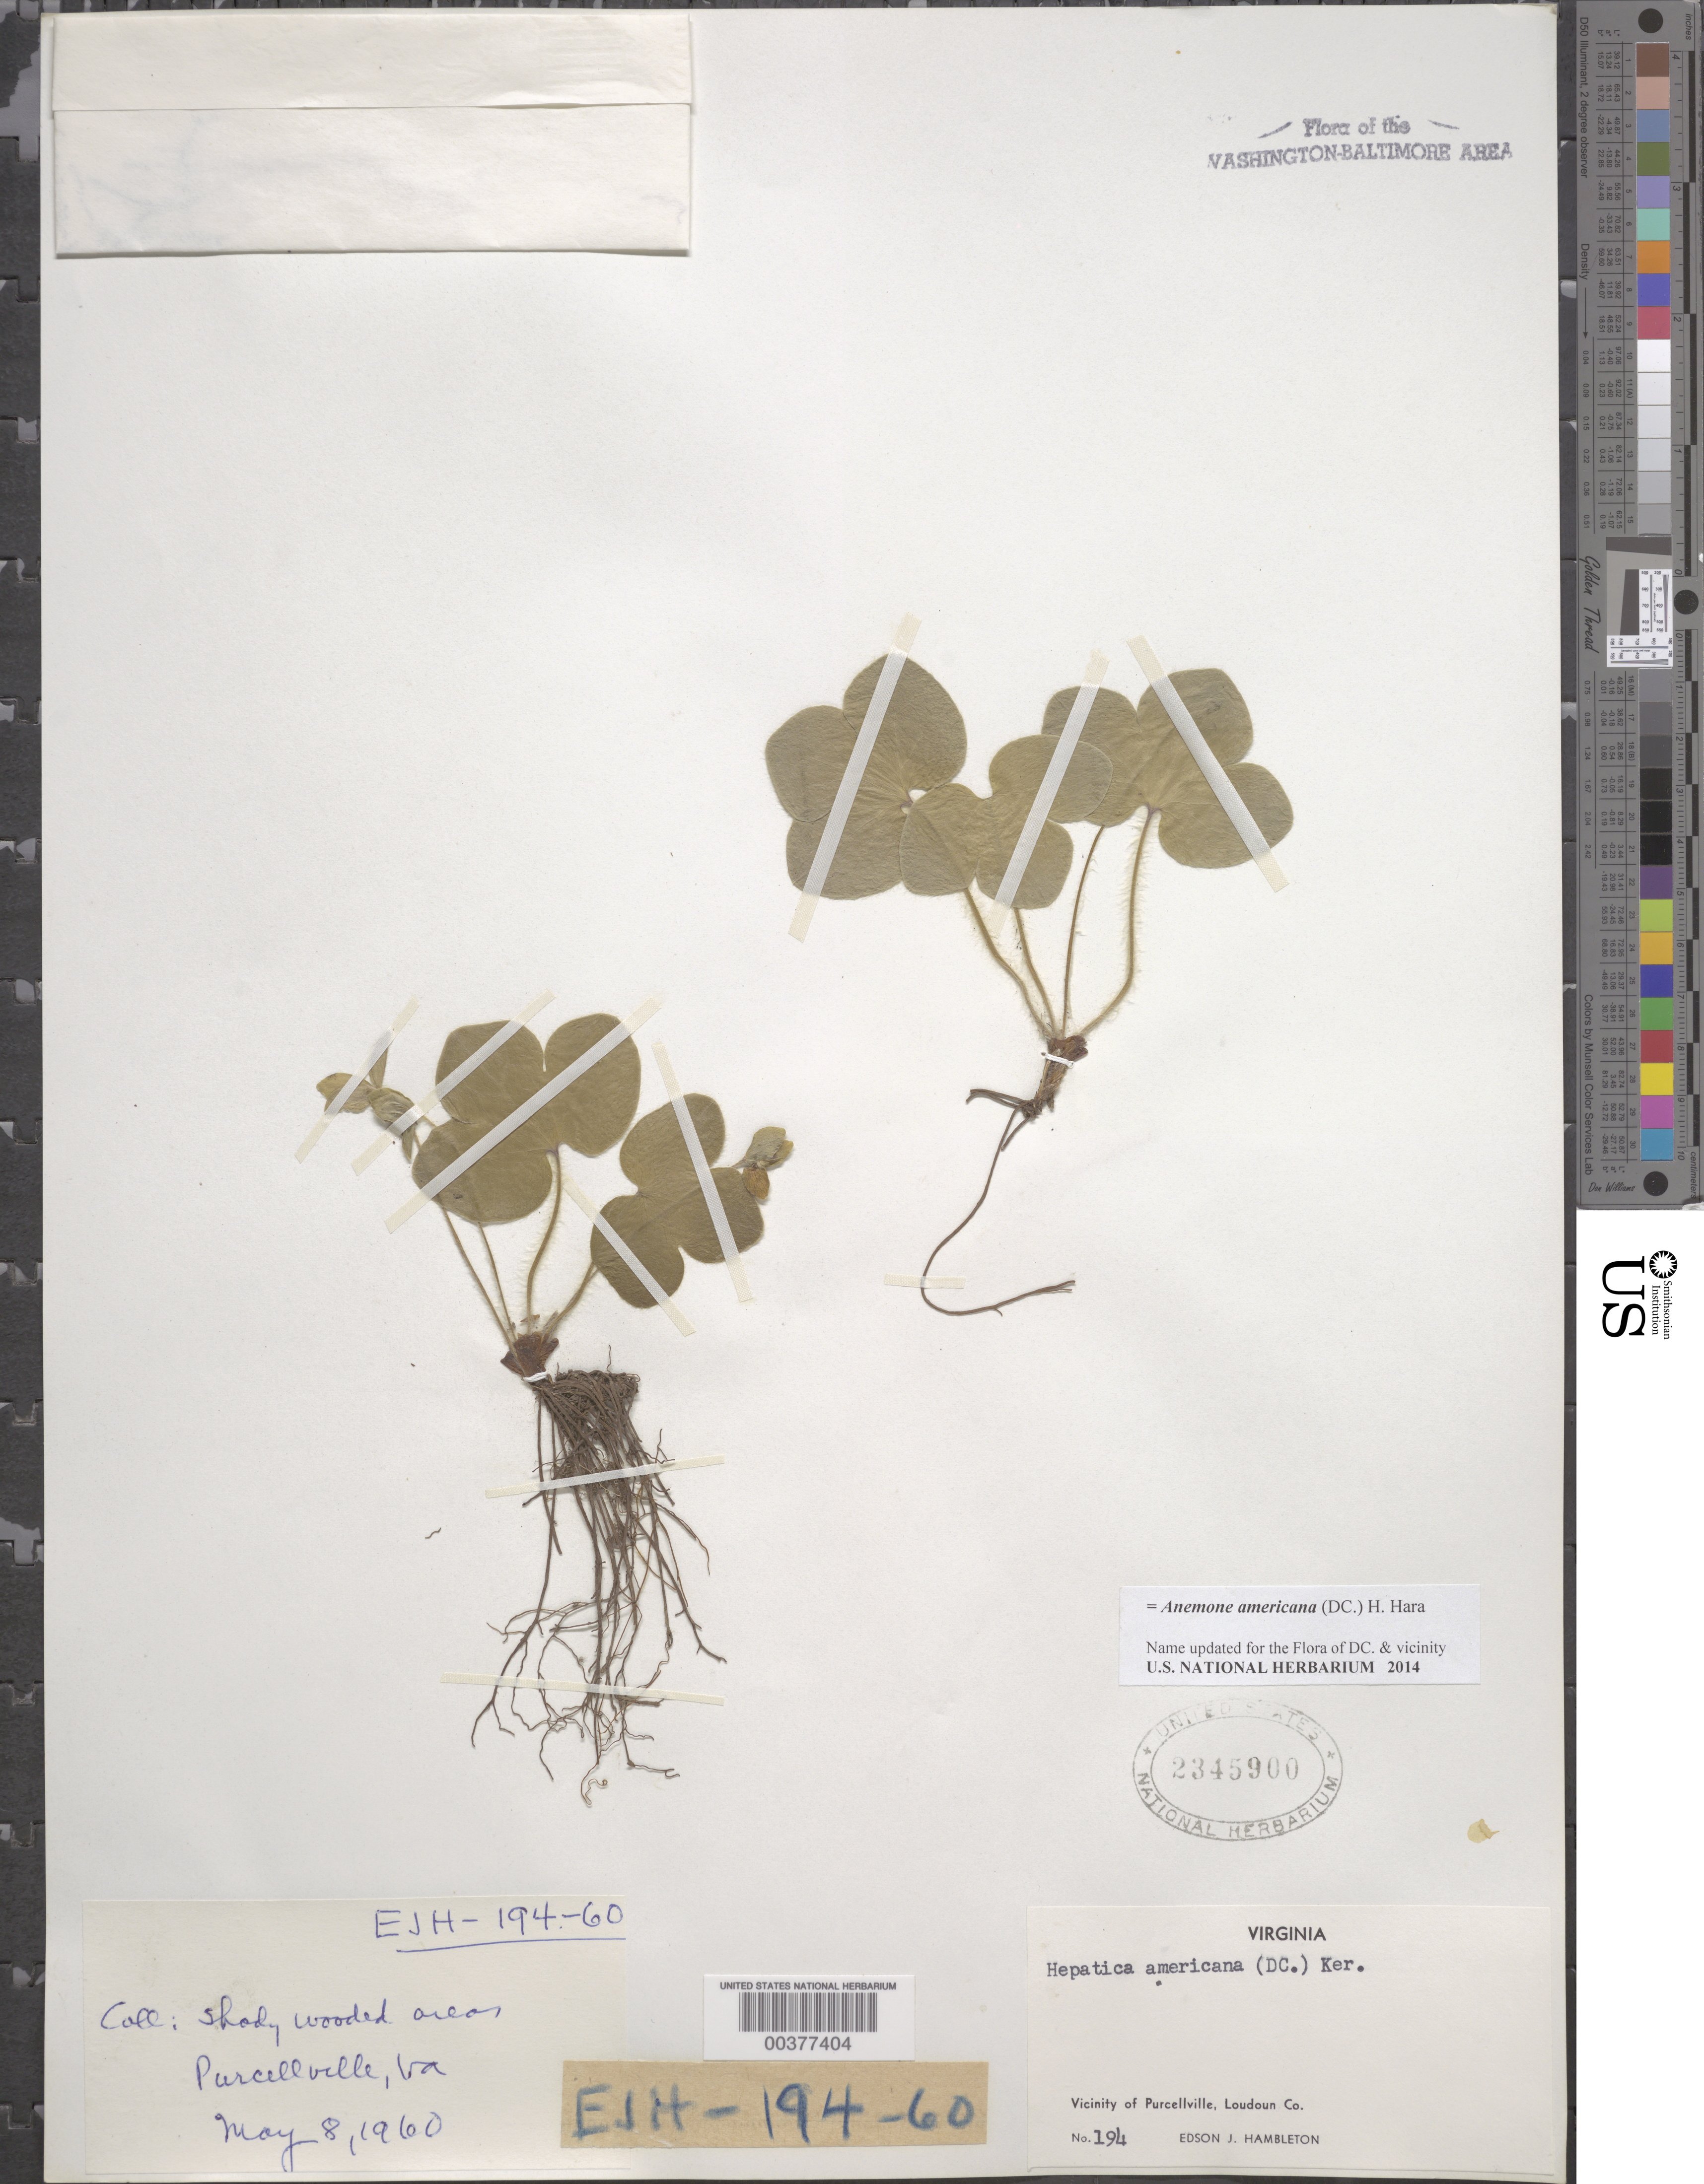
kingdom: Plantae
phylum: Tracheophyta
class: Magnoliopsida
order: Ranunculales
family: Ranunculaceae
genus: Hepatica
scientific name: Hepatica americana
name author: (DC.) Ker Gawl.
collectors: E. Hambleton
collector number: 194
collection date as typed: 08 May 1960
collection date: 1960-05-08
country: United States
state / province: Virginia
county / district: Loudoun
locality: Purcellville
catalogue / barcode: US 2345900